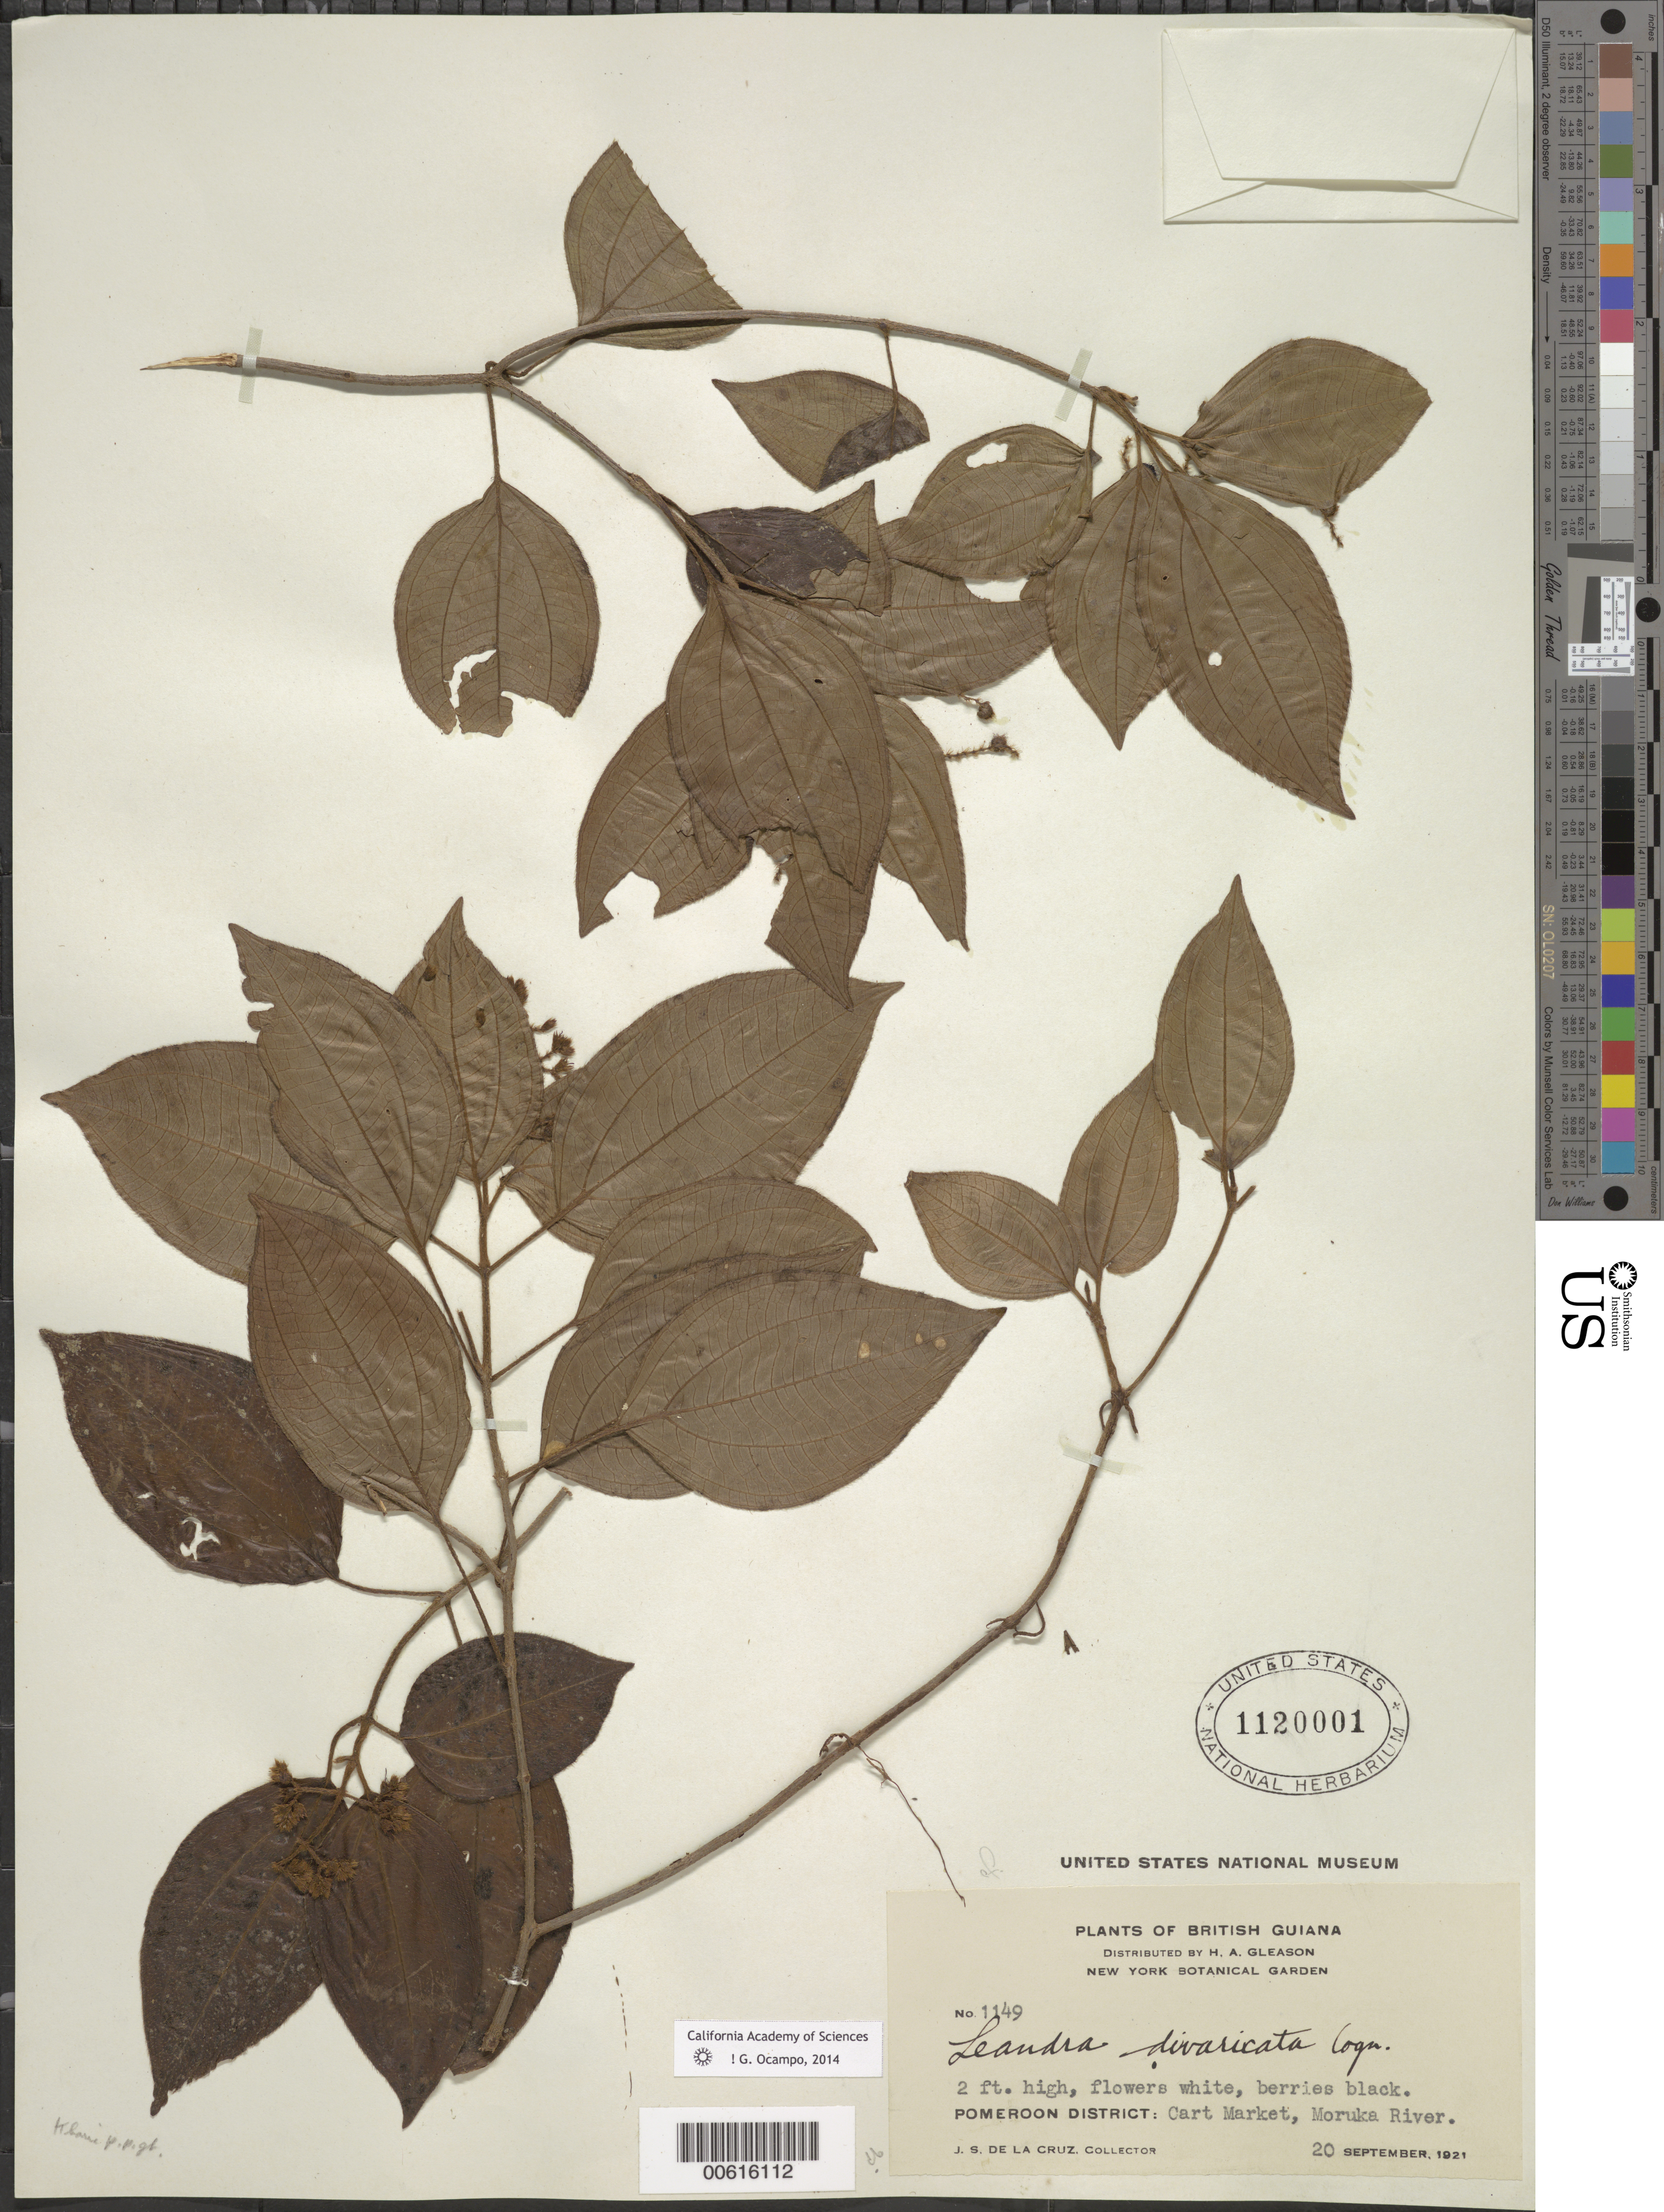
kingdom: Plantae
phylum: Tracheophyta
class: Magnoliopsida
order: Myrtales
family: Melastomataceae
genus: Leandra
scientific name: Leandra divaricata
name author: (Naudin) Cogn.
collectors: J. S. de la Cruz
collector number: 1149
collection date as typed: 20-Sep-21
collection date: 1921-09-20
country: Guyana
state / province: Barima-Waini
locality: Cart Market, Moruka R., Pomeroon Dist.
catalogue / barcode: US 1120001